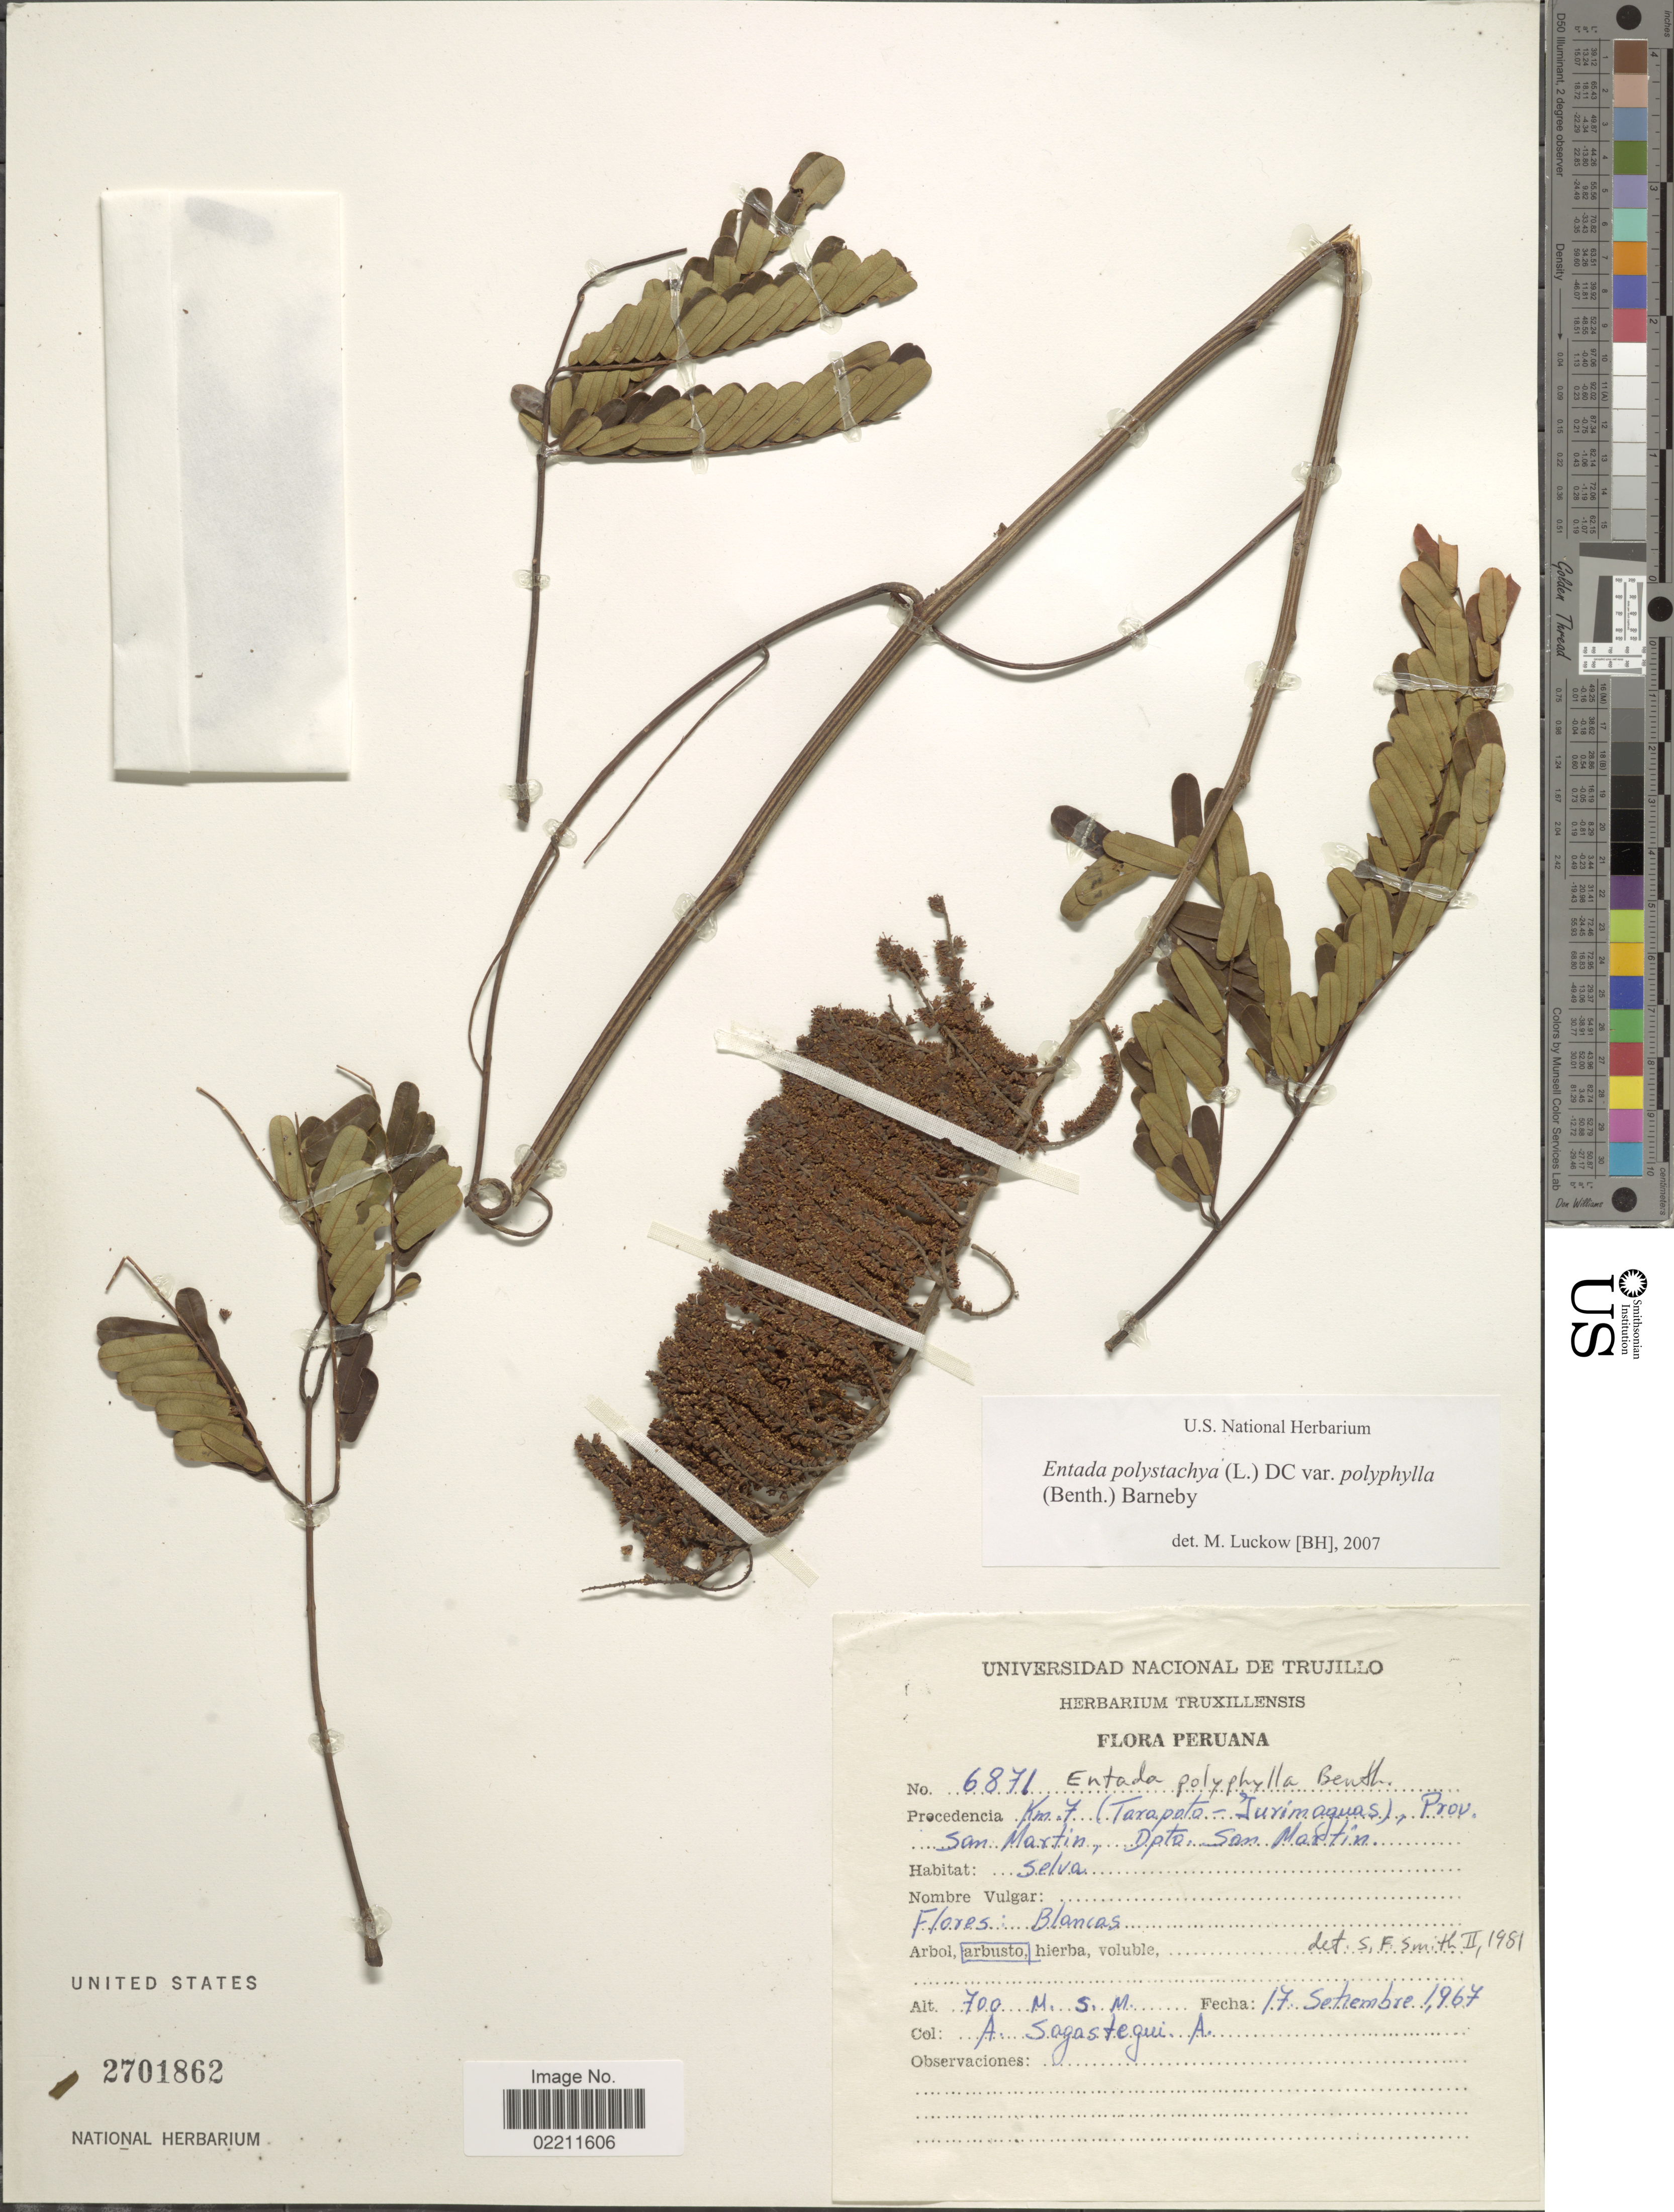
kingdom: Plantae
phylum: Tracheophyta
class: Magnoliopsida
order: Fabales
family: Fabaceae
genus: Entada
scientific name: Entada polystachya var. polyphylla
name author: (Benth.) Barneby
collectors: A. Sagástegui A.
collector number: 6871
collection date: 1967-09-17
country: Peru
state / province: San Martín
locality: Procedencia Km 7 (Tarapato - Jurimaguas), prov. San Martin, Dpto. San Martin. Selva.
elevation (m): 700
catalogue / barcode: US 2701862